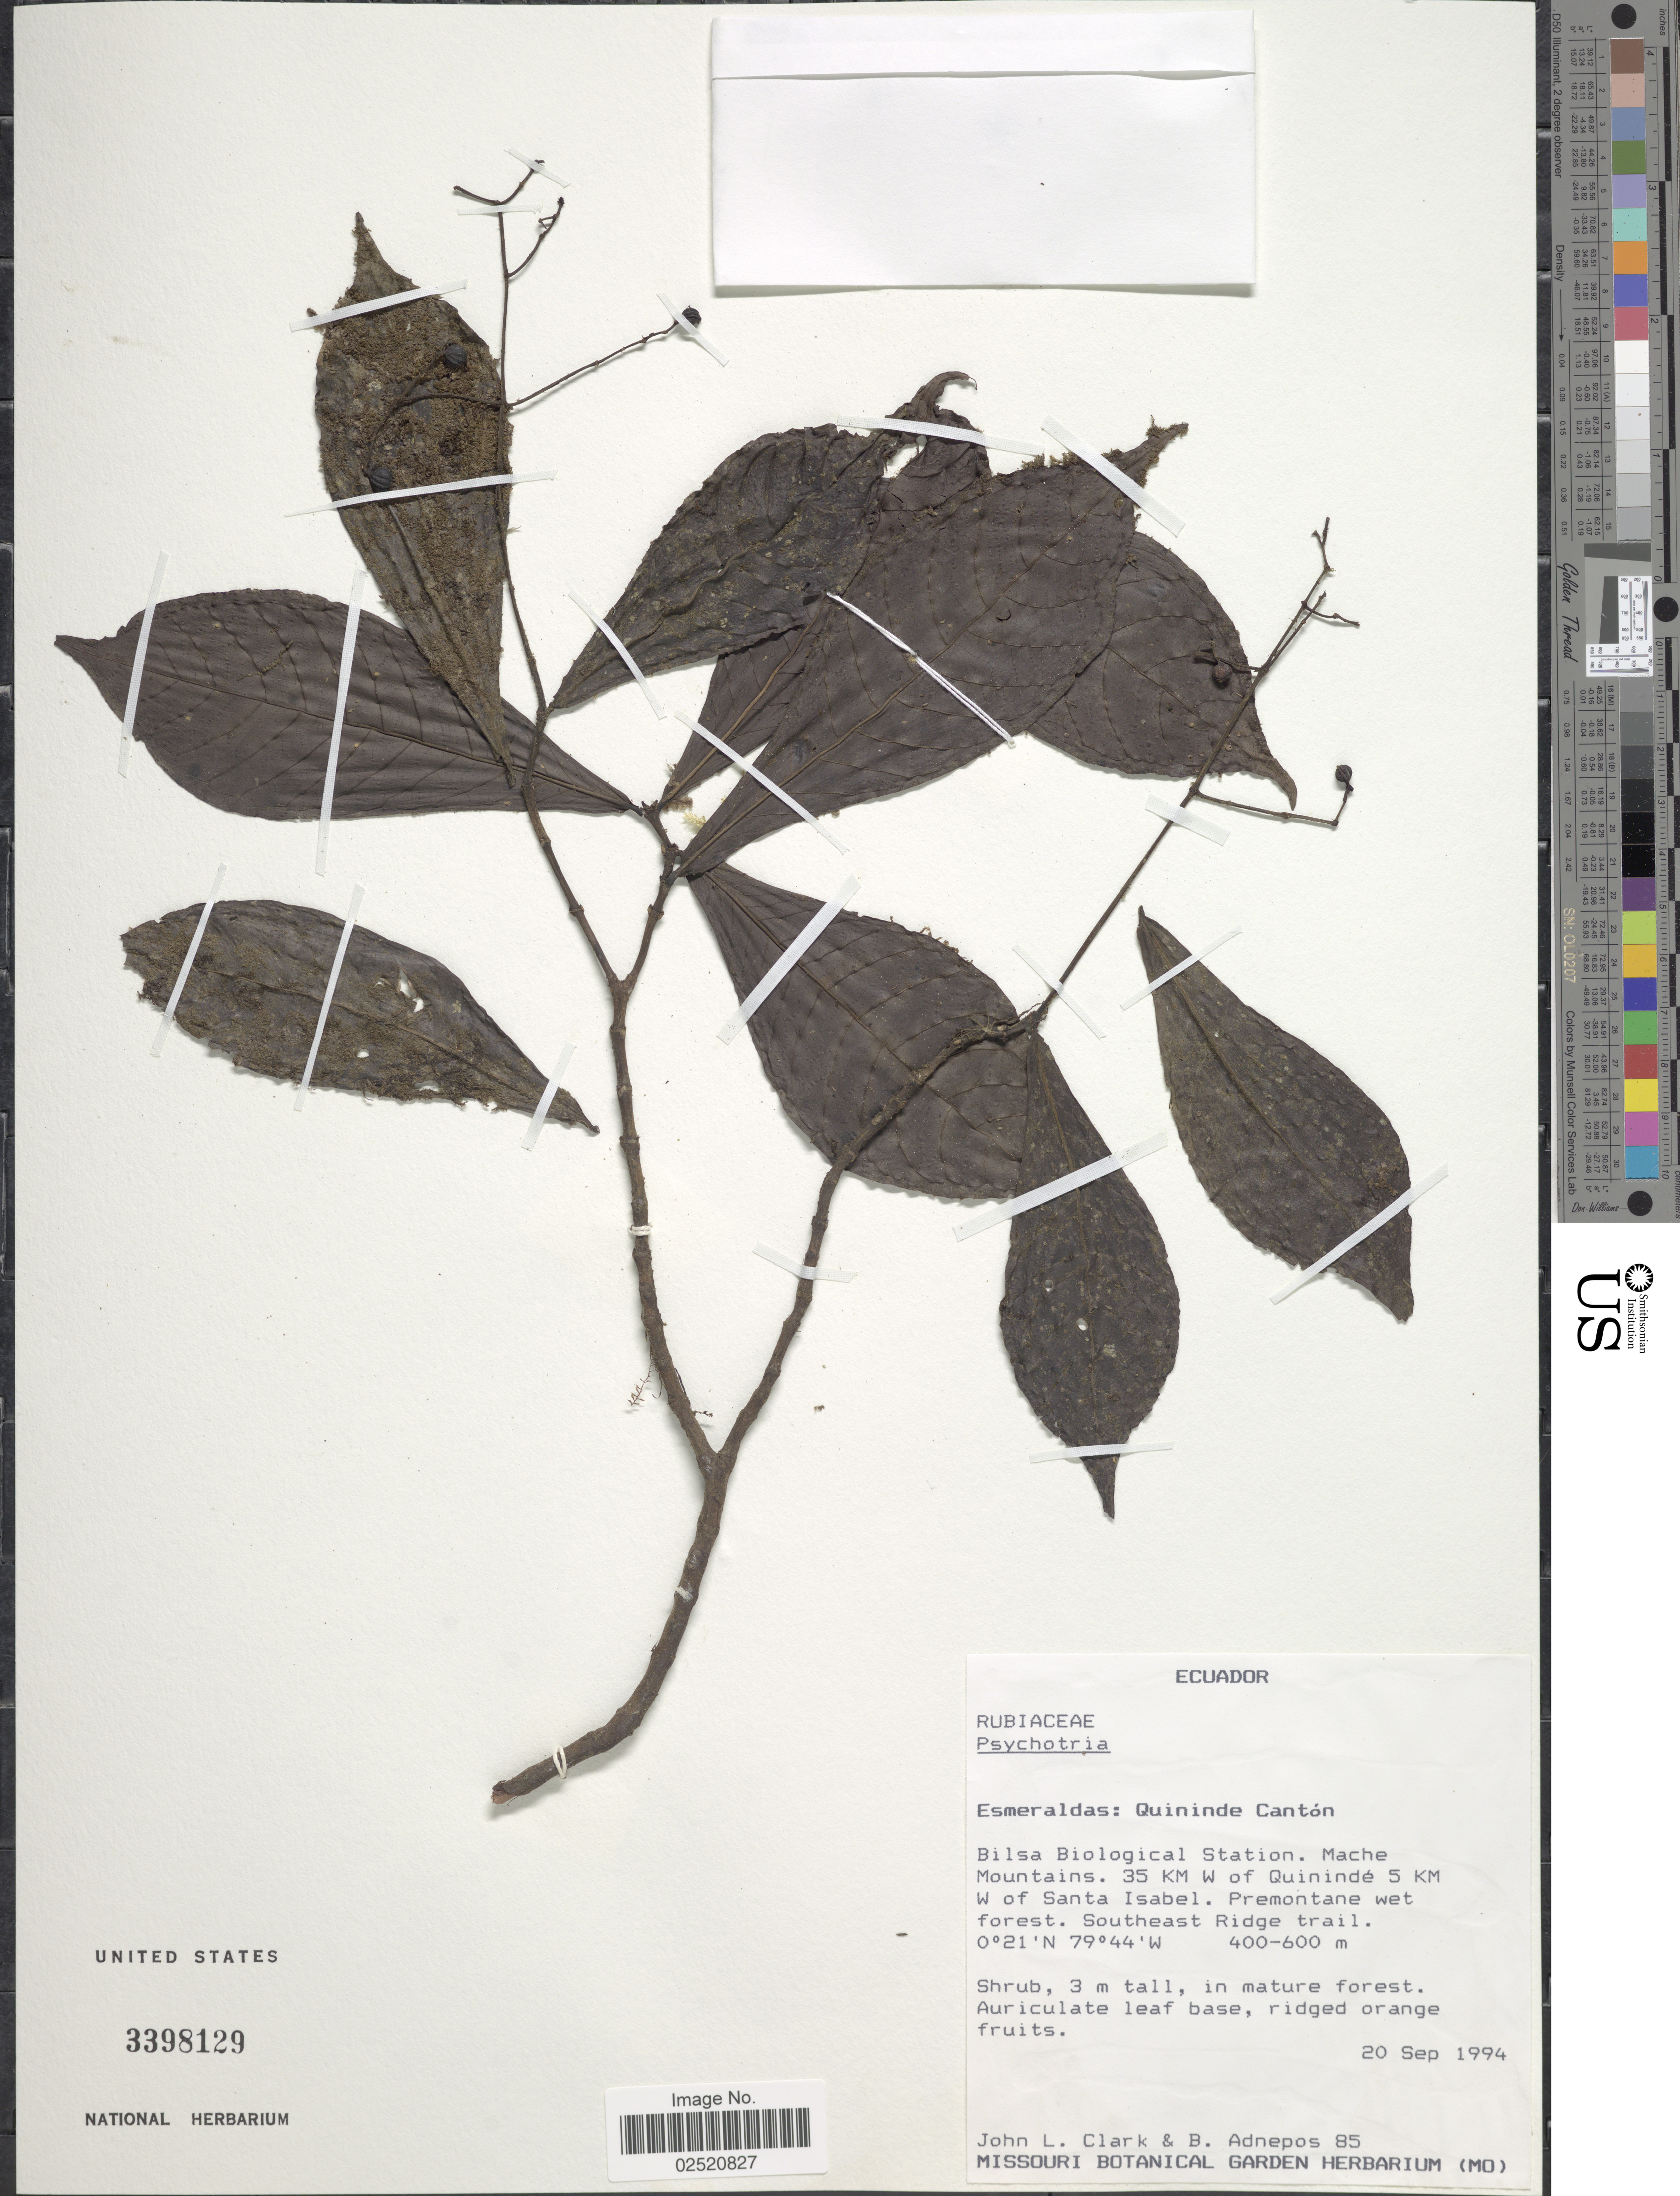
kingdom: Plantae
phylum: Tracheophyta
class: Magnoliopsida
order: Gentianales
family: Rubiaceae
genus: Psychotria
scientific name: Psychotria sp.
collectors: J. L. Clark & B. Adnepos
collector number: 85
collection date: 1994-09-20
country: Ecuador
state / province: Esmeraldas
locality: Quininde Canton, Bilsa Biological Station, Mache Mountains, 35 KM W of Quininde 5 KM W of Santa Isabel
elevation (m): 400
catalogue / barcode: US 3398129